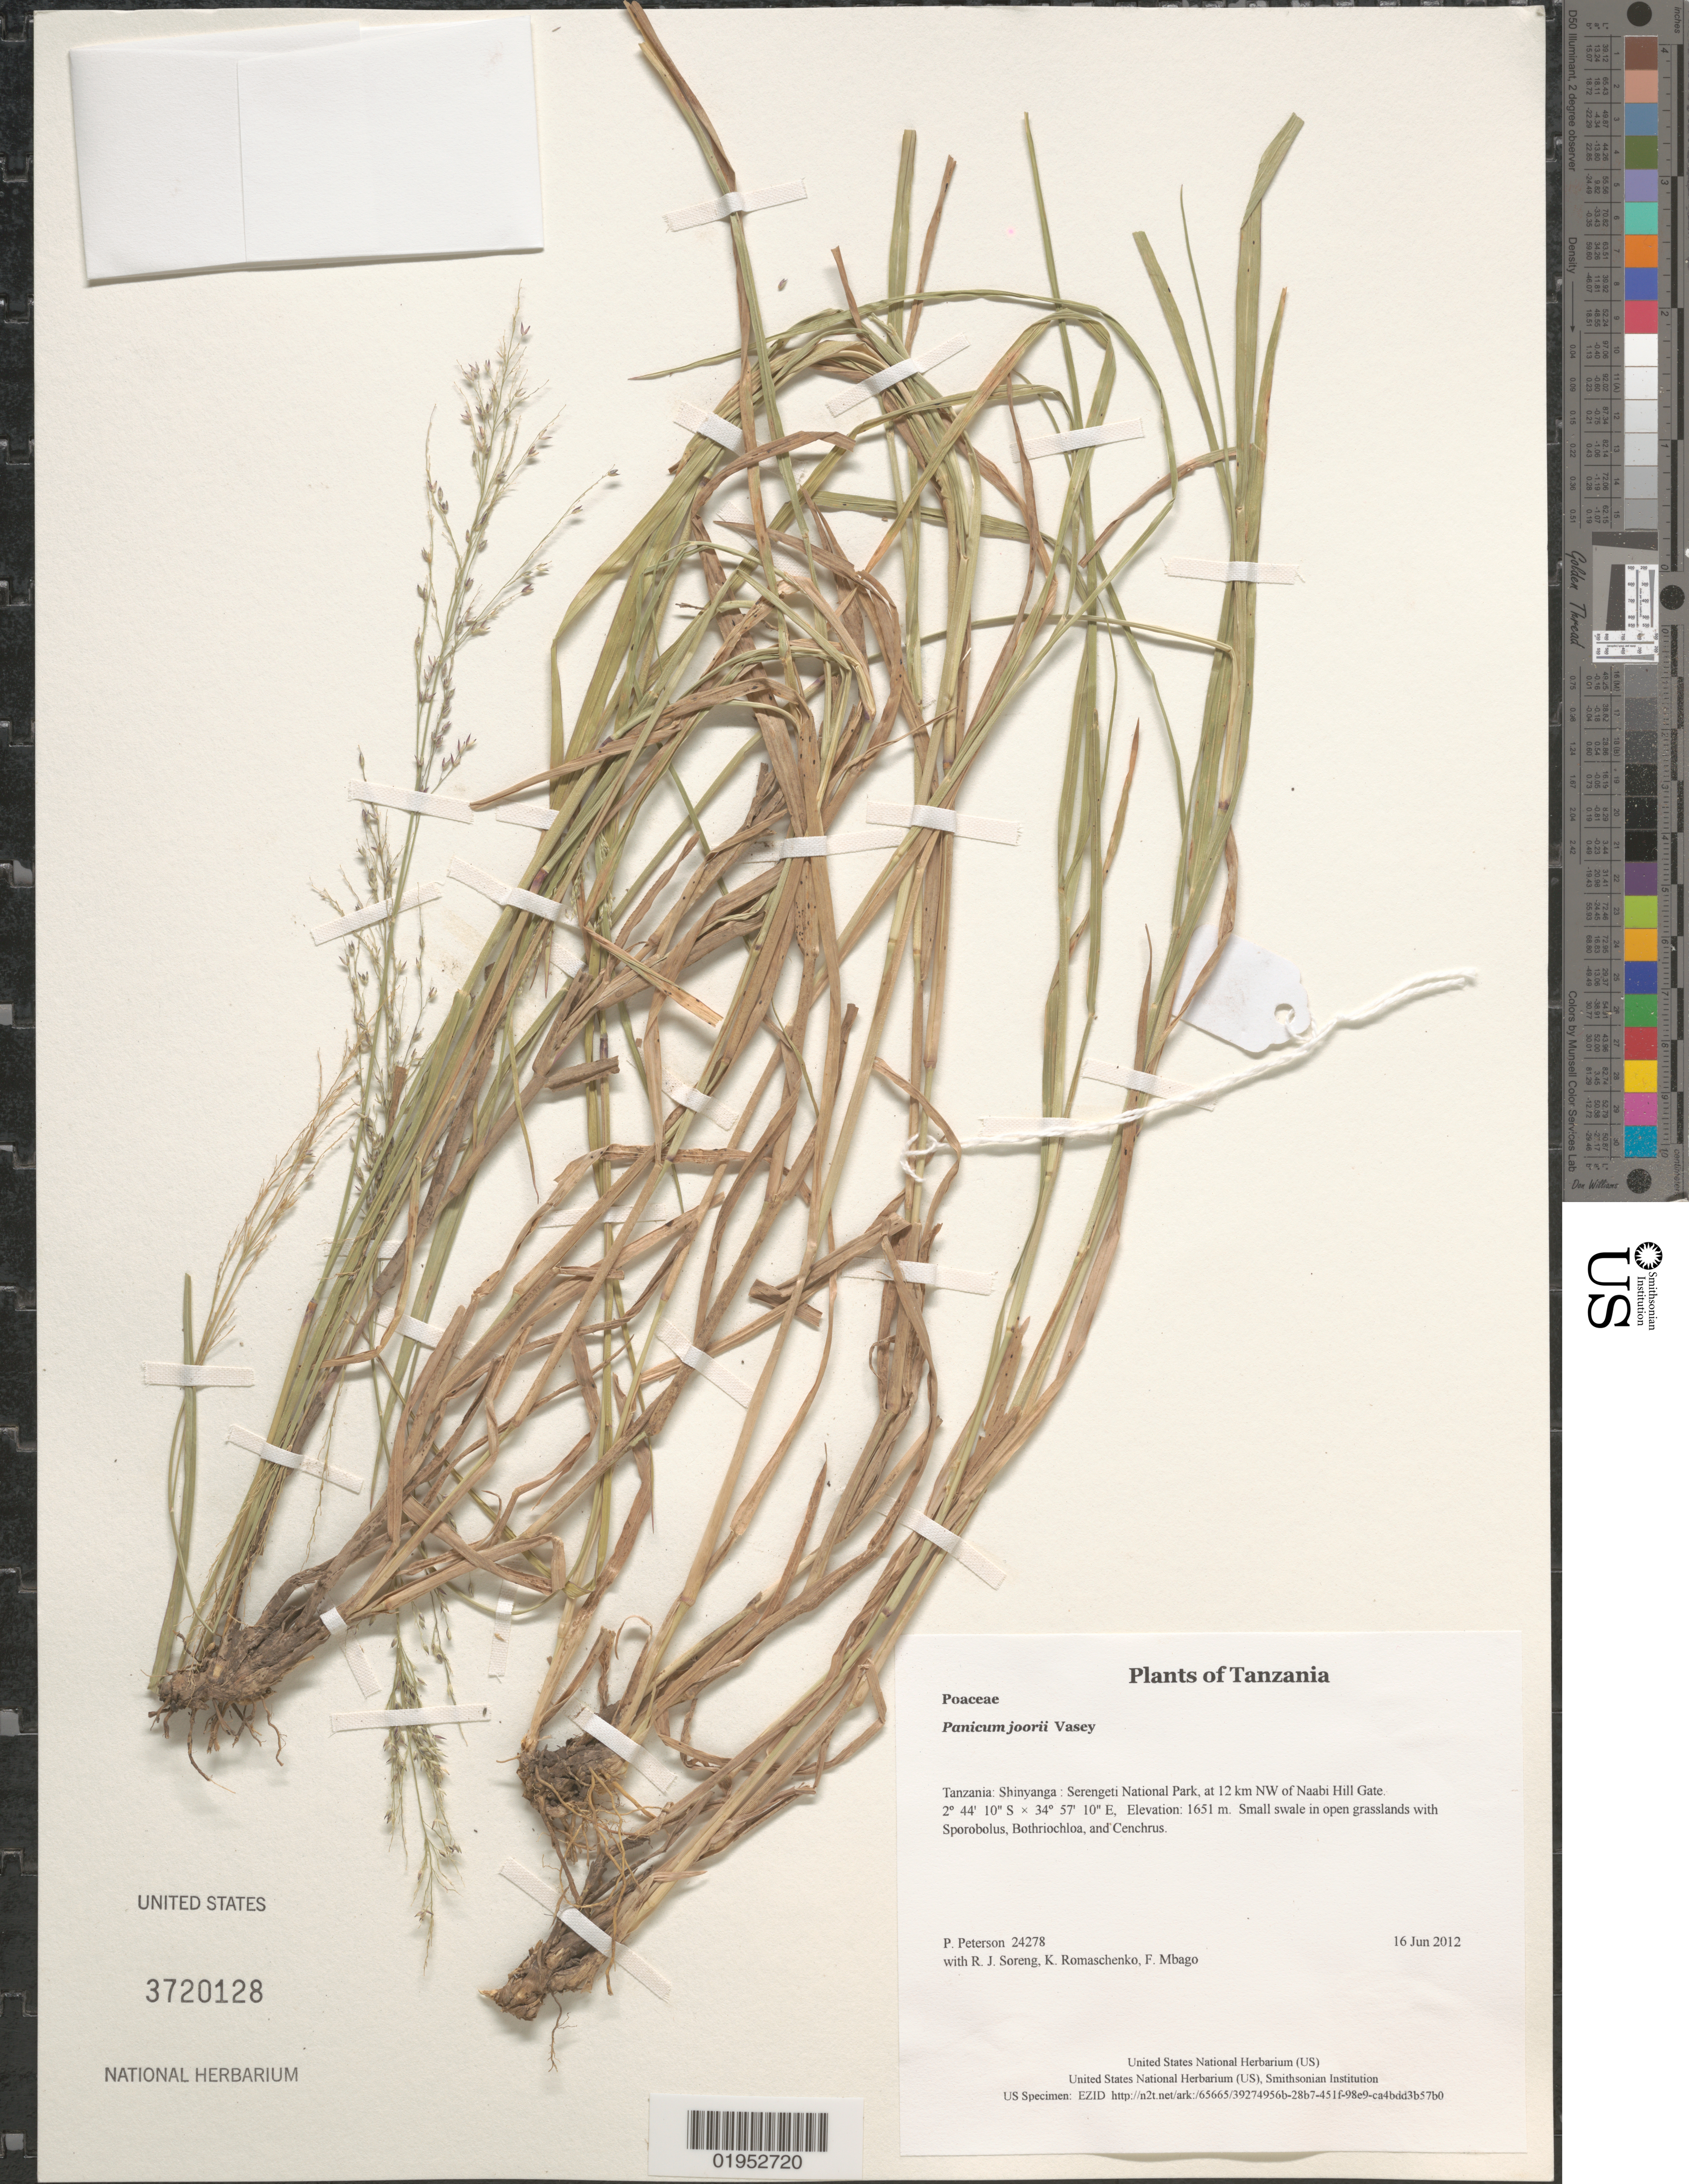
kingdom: Plantae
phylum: Tracheophyta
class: Liliopsida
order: Poales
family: Poaceae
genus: Panicum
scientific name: Panicum massaiense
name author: Mez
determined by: Xanthos, Martin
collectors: P. M. Peterson, R. J. Soreng, K. Romaschenko & F. Mbago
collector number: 24278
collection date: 2012-06-16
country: Tanzania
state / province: Shinyanga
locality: Serengeti National Park, at 12 km NW of Naabi Hill Gate.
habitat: Small swale in open grasslands with Sporobolus, Bothriochloa, and Cenchrus.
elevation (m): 1651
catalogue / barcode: US 3720128